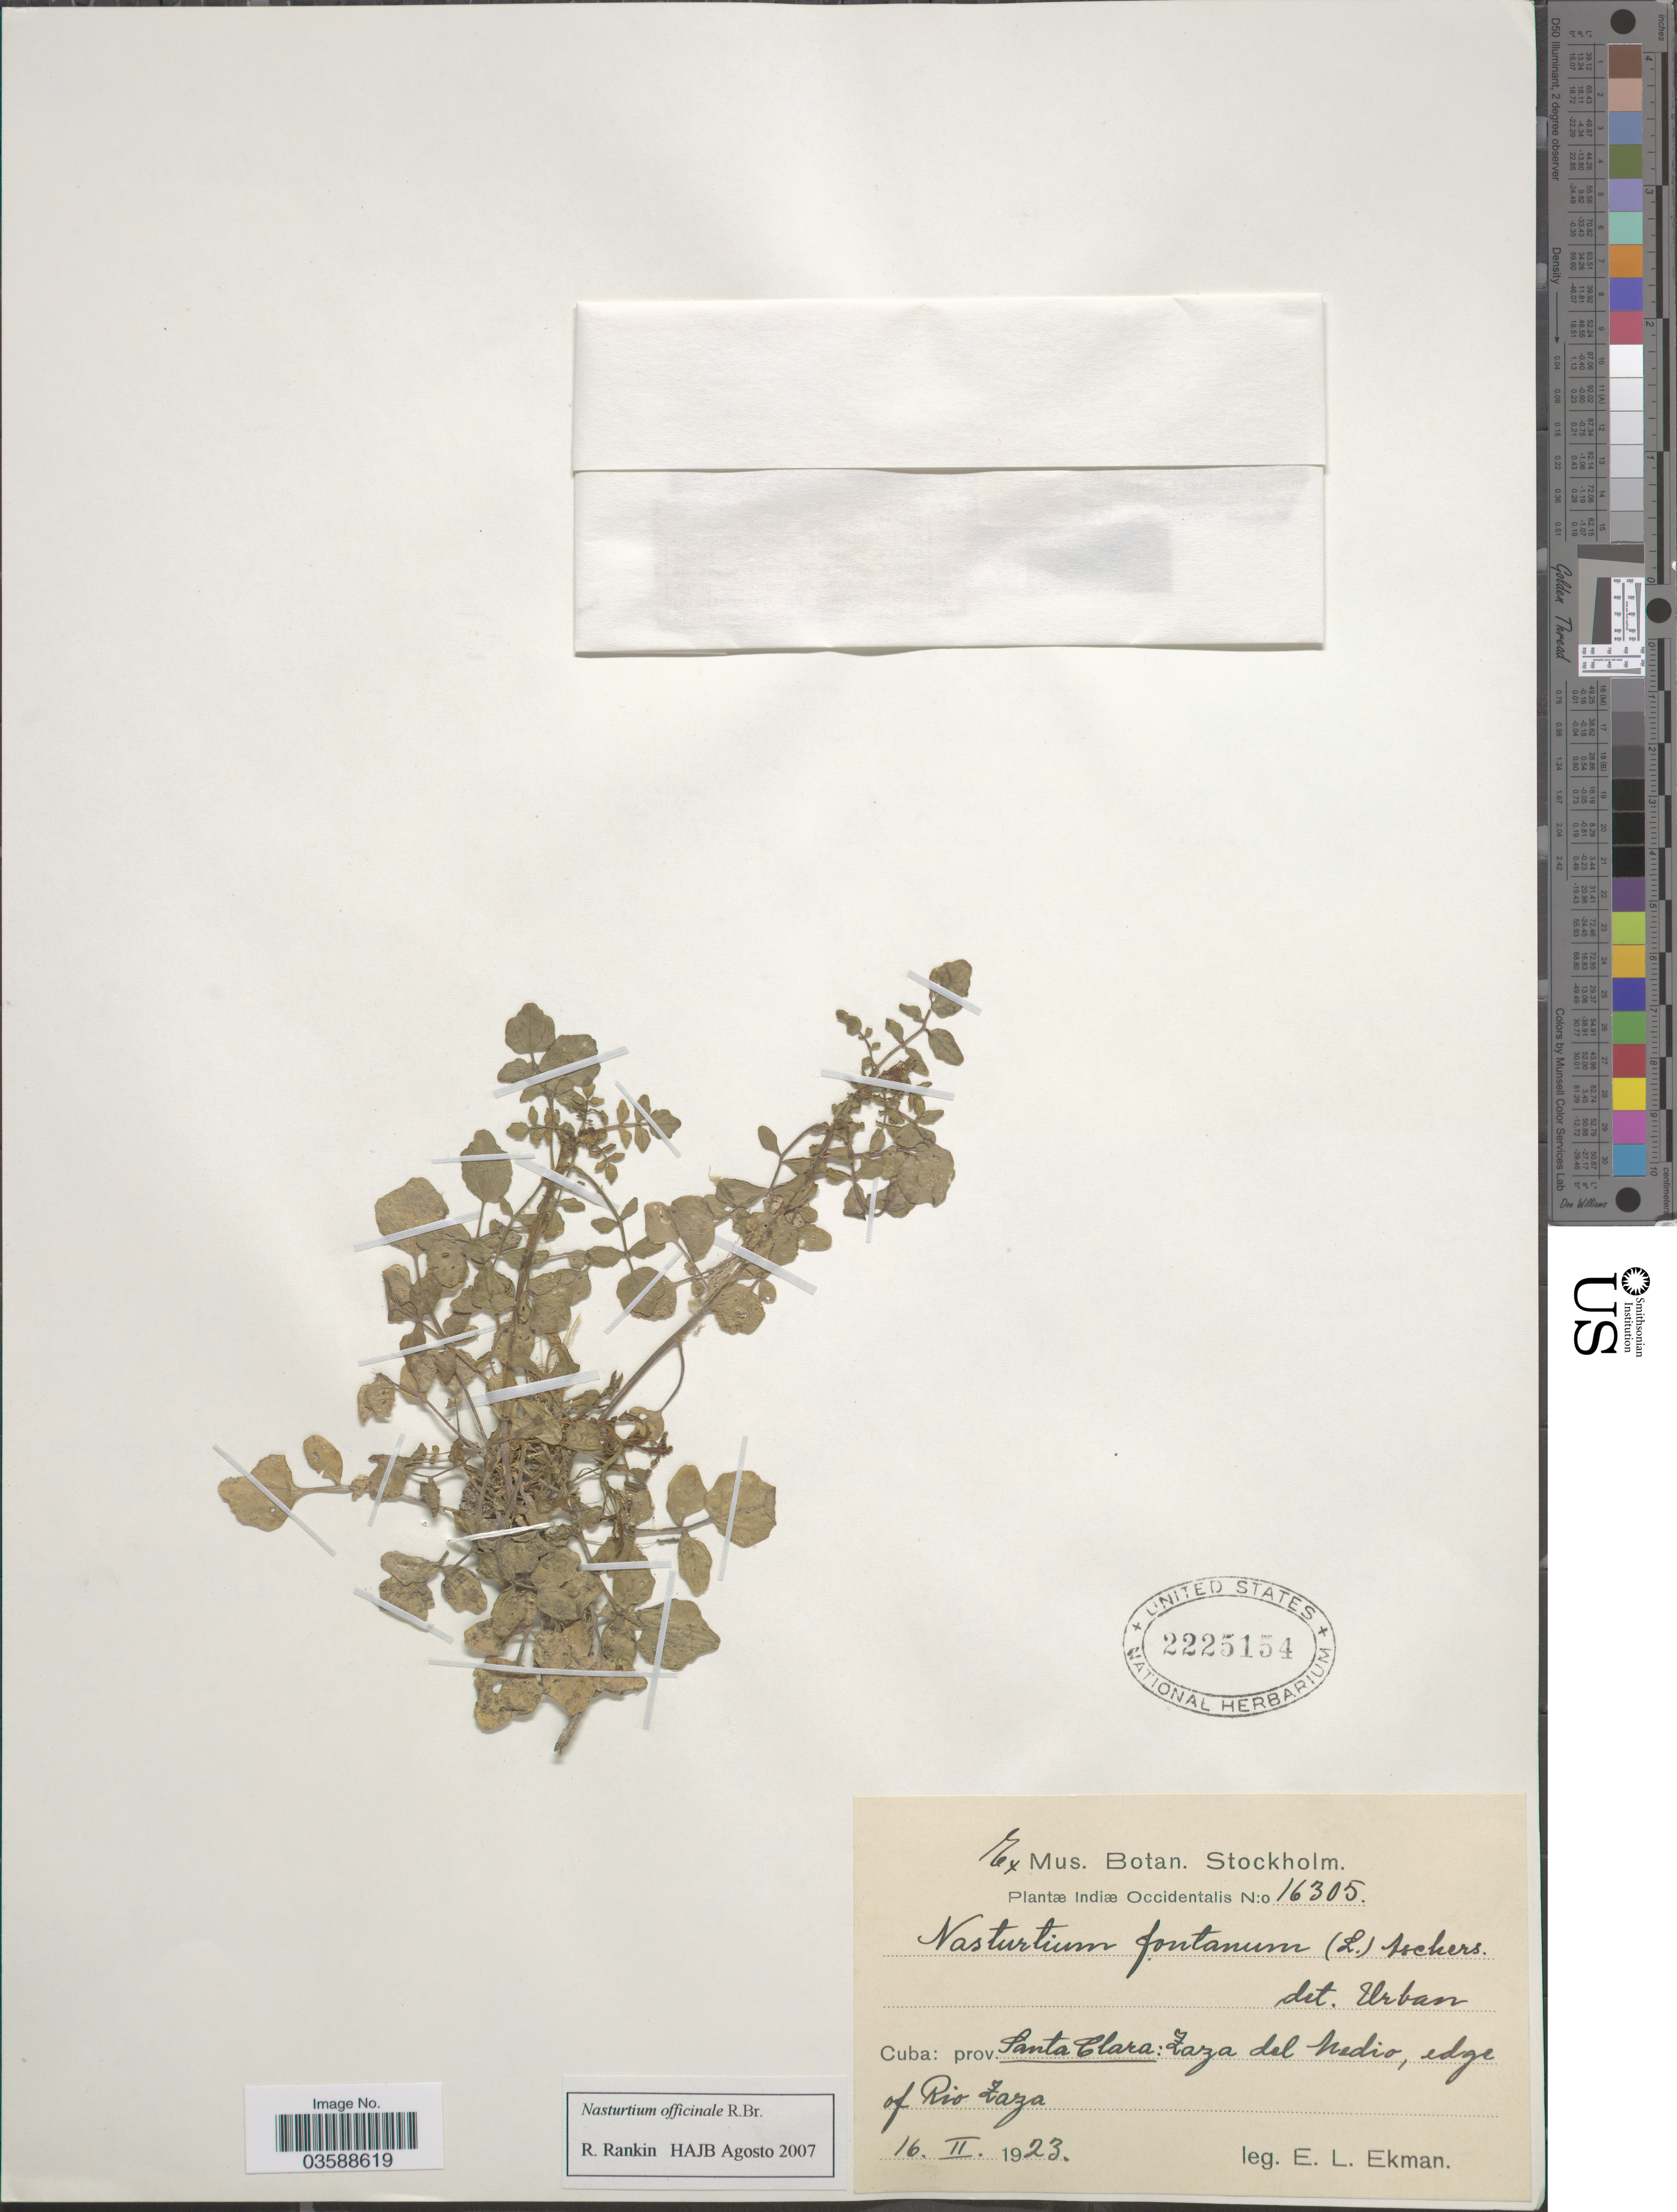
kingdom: Plantae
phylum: Tracheophyta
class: Magnoliopsida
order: Brassicales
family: Brassicaceae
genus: Nasturtium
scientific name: Nasturtium officinale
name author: R. Br.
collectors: E. L. Ekman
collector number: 16305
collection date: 1923-02-16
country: Cuba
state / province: Las Villas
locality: Indiæ Occidentalis. Prov. Santa Clara: Zaza del Medio, edge of Rio Zaza.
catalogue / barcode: US 2225154